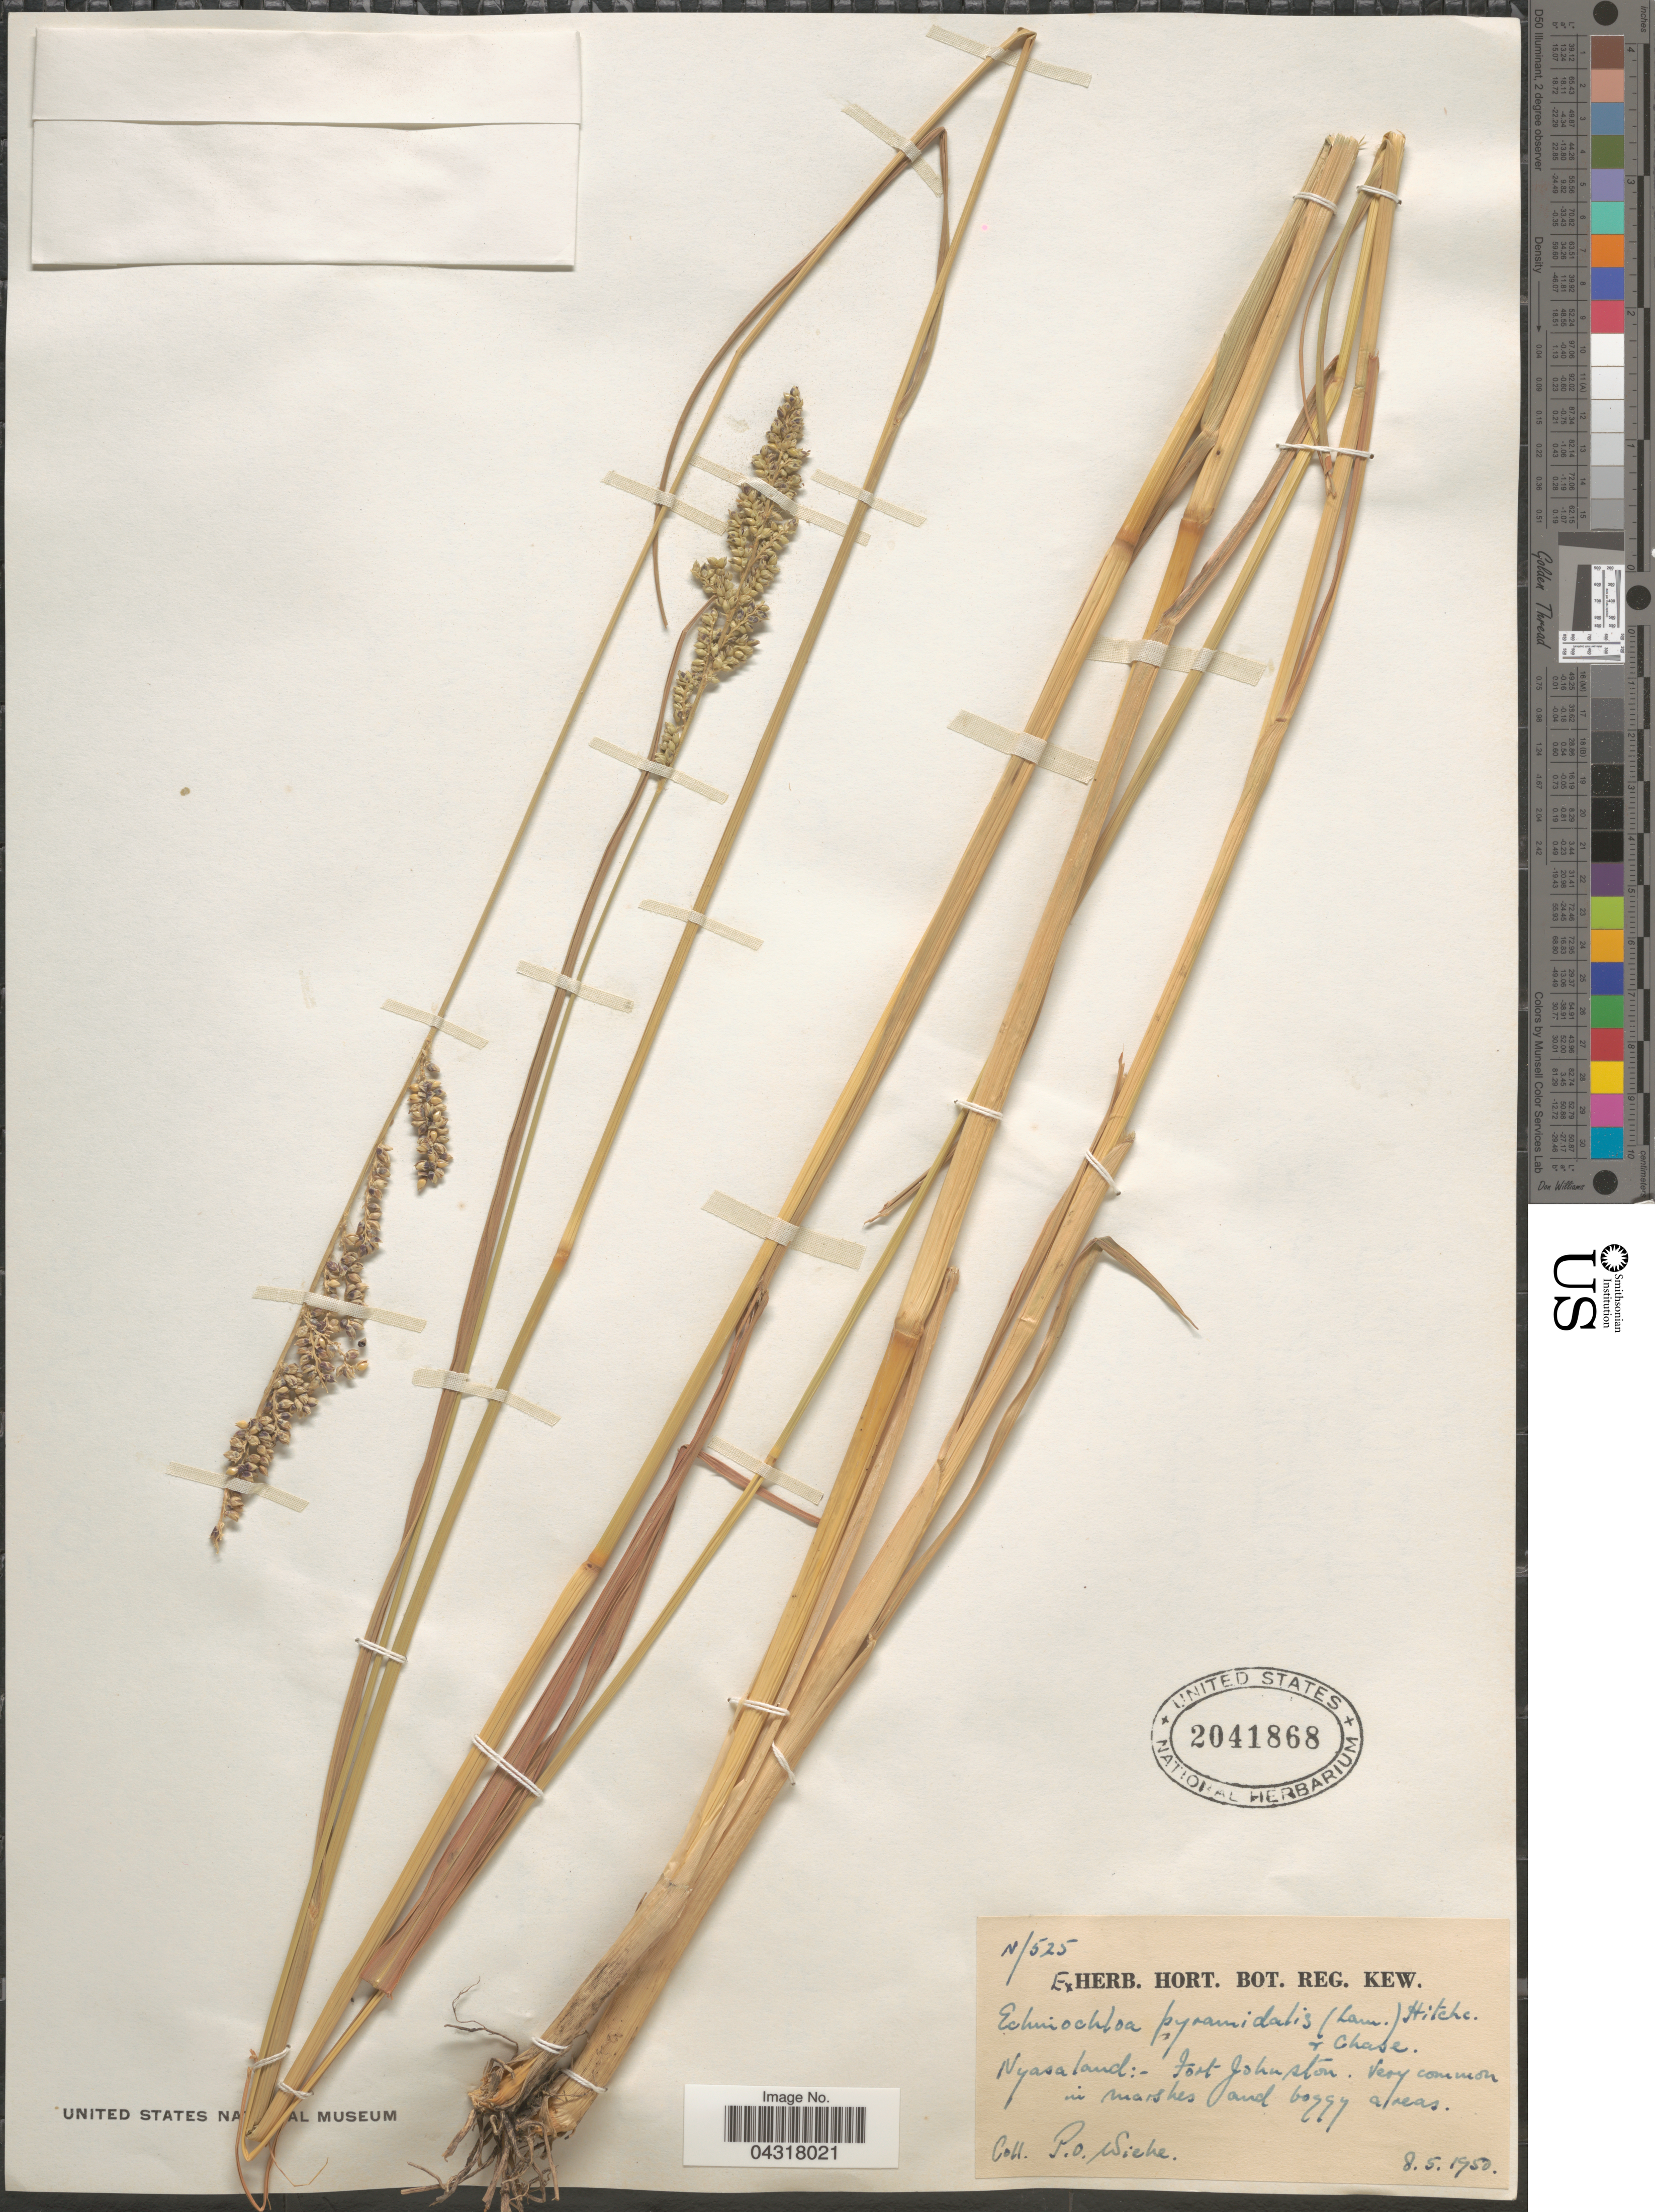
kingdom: Plantae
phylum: Tracheophyta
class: Liliopsida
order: Poales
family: Poaceae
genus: Echinochloa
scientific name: Echinochloa pyramidalis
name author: (Lam.) Hitchc. & Chase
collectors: P. Wiehe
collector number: N/525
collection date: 1950-05-08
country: Malawi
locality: Nyasaland: Fort Johnston.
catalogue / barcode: US 2041868